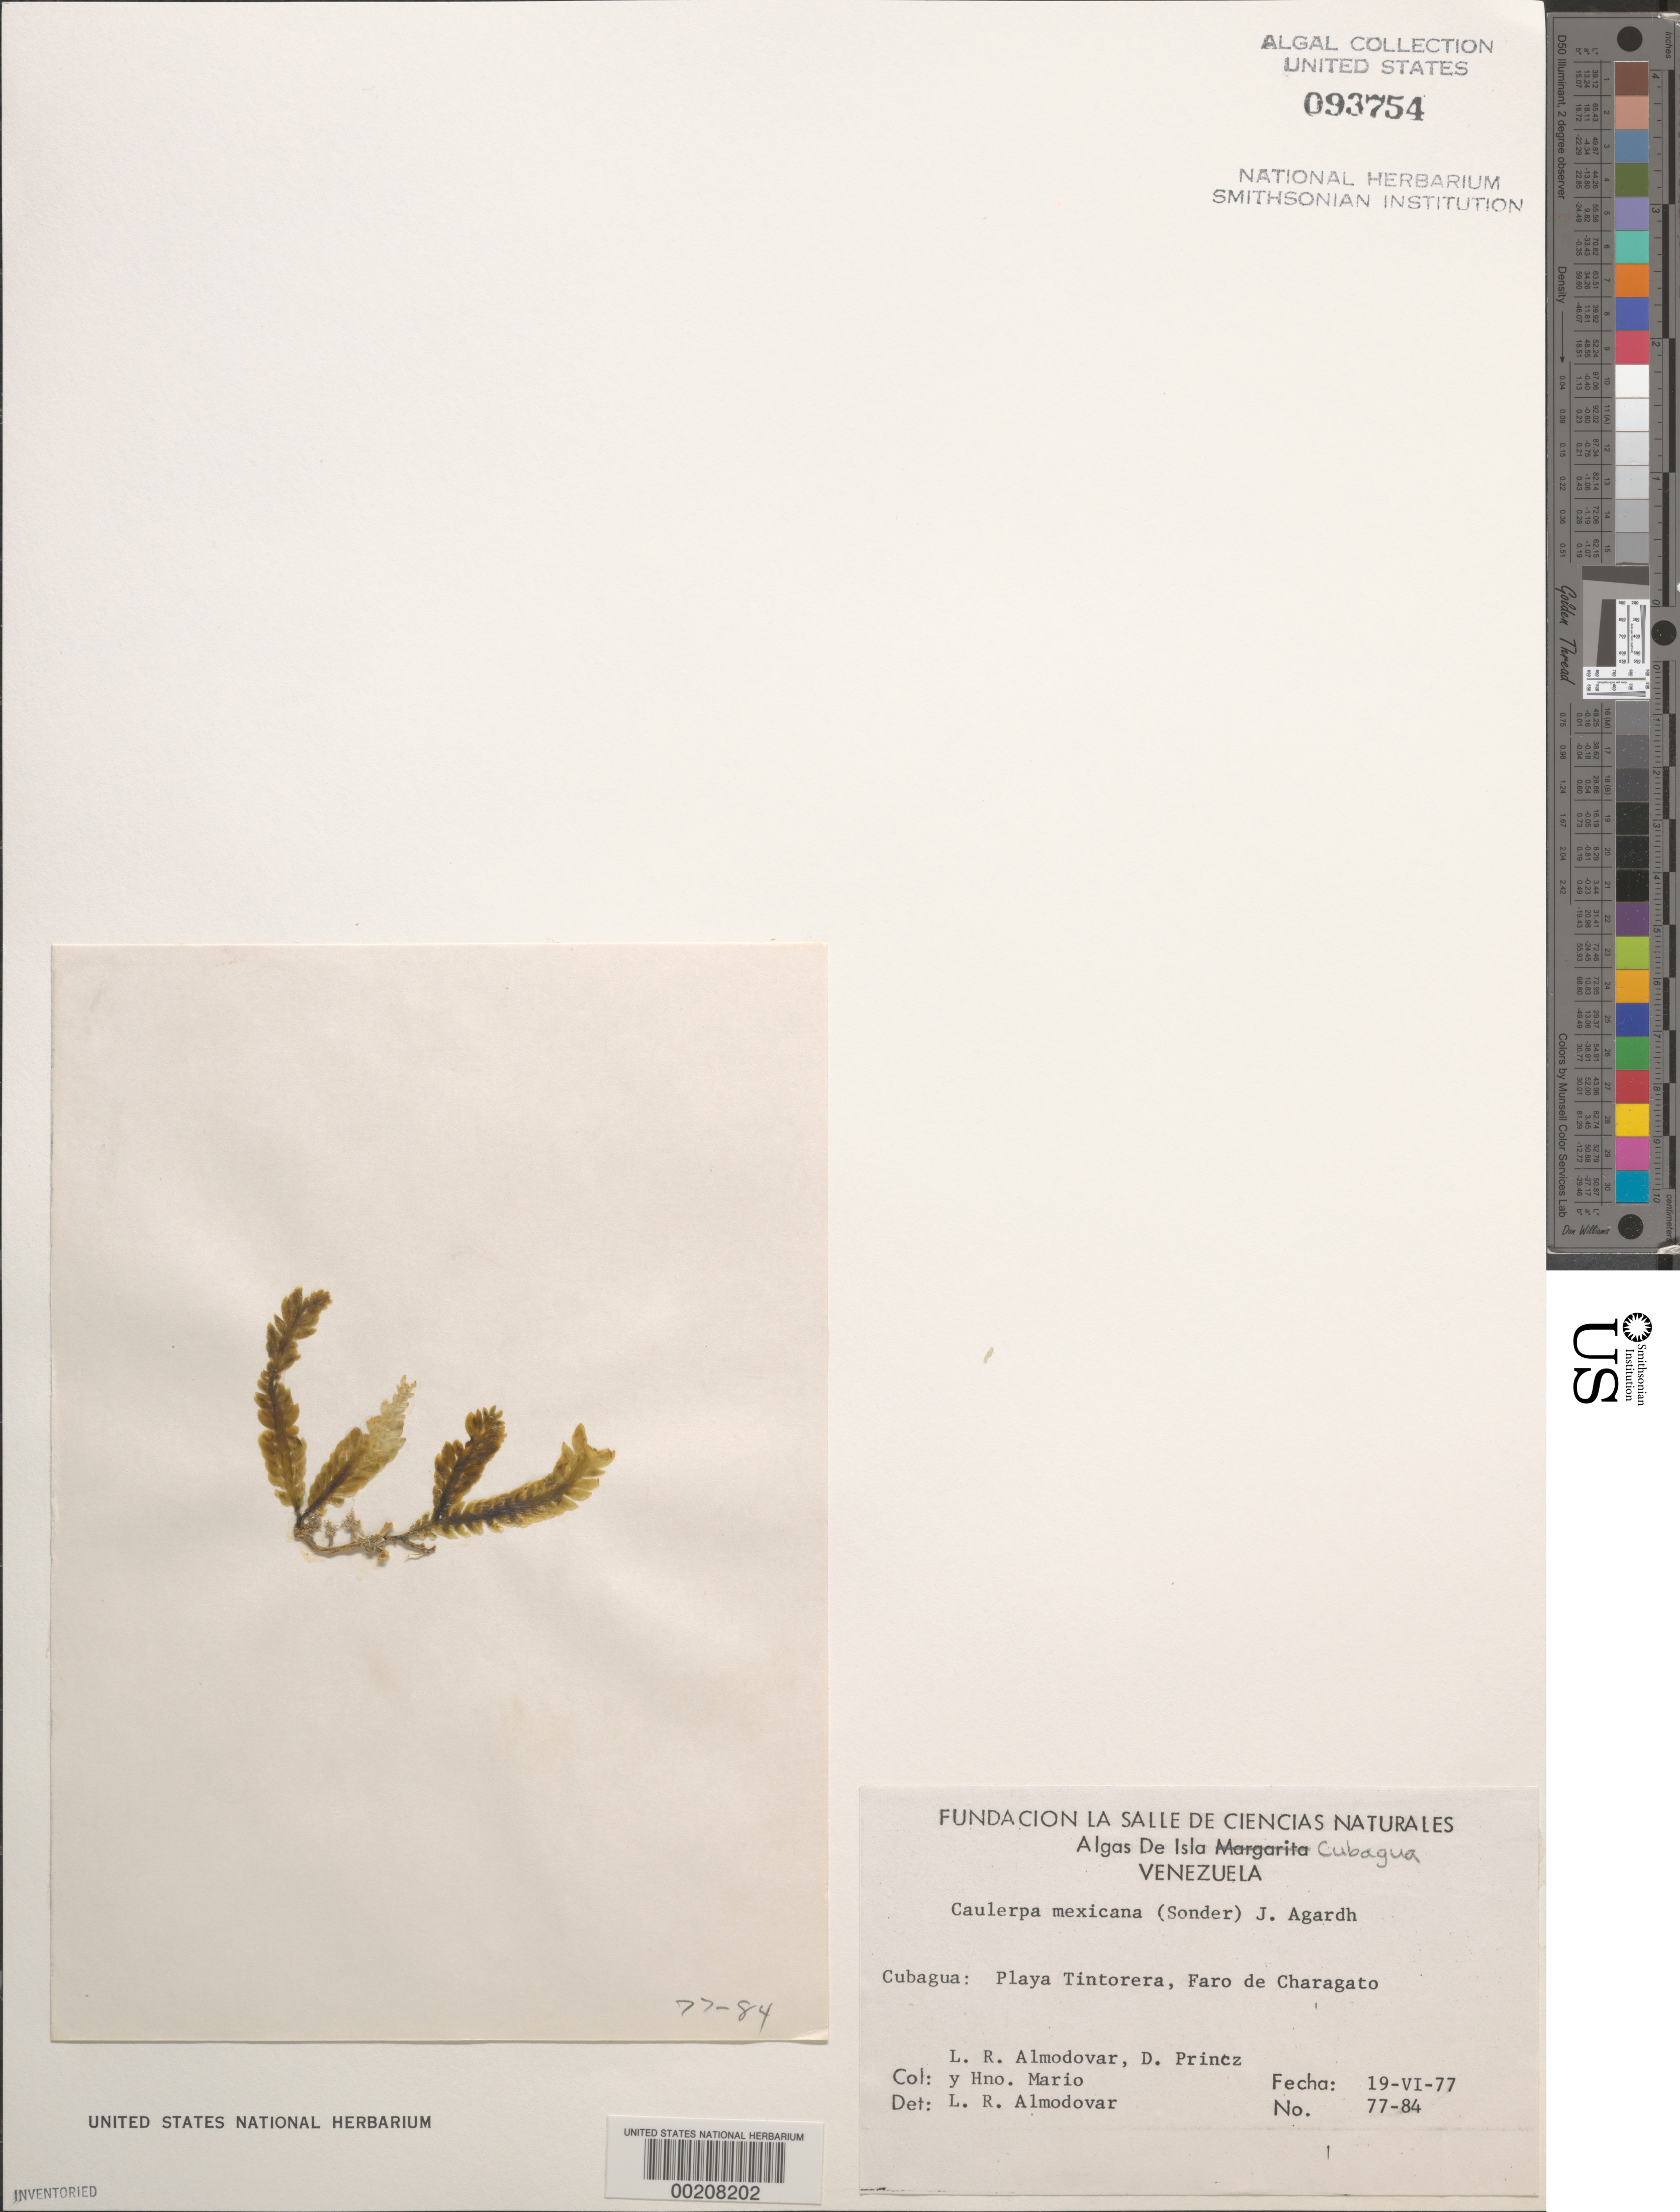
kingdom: Plantae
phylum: Chlorophyta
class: Ulvophyceae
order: Bryopsidales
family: Caulerpaceae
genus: Caulerpa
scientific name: Caulerpa mexicana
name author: Sond. ex Kütz.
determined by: Almodovar, L. R.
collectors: L. Almodovar, D. Princz & H. Mario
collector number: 77-84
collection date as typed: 19 Jun 1977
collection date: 1977-06-19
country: Venezuela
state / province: Nueva Esparta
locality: Playa tintorera, faro de charagato, isla cubagua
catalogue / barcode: US 93754